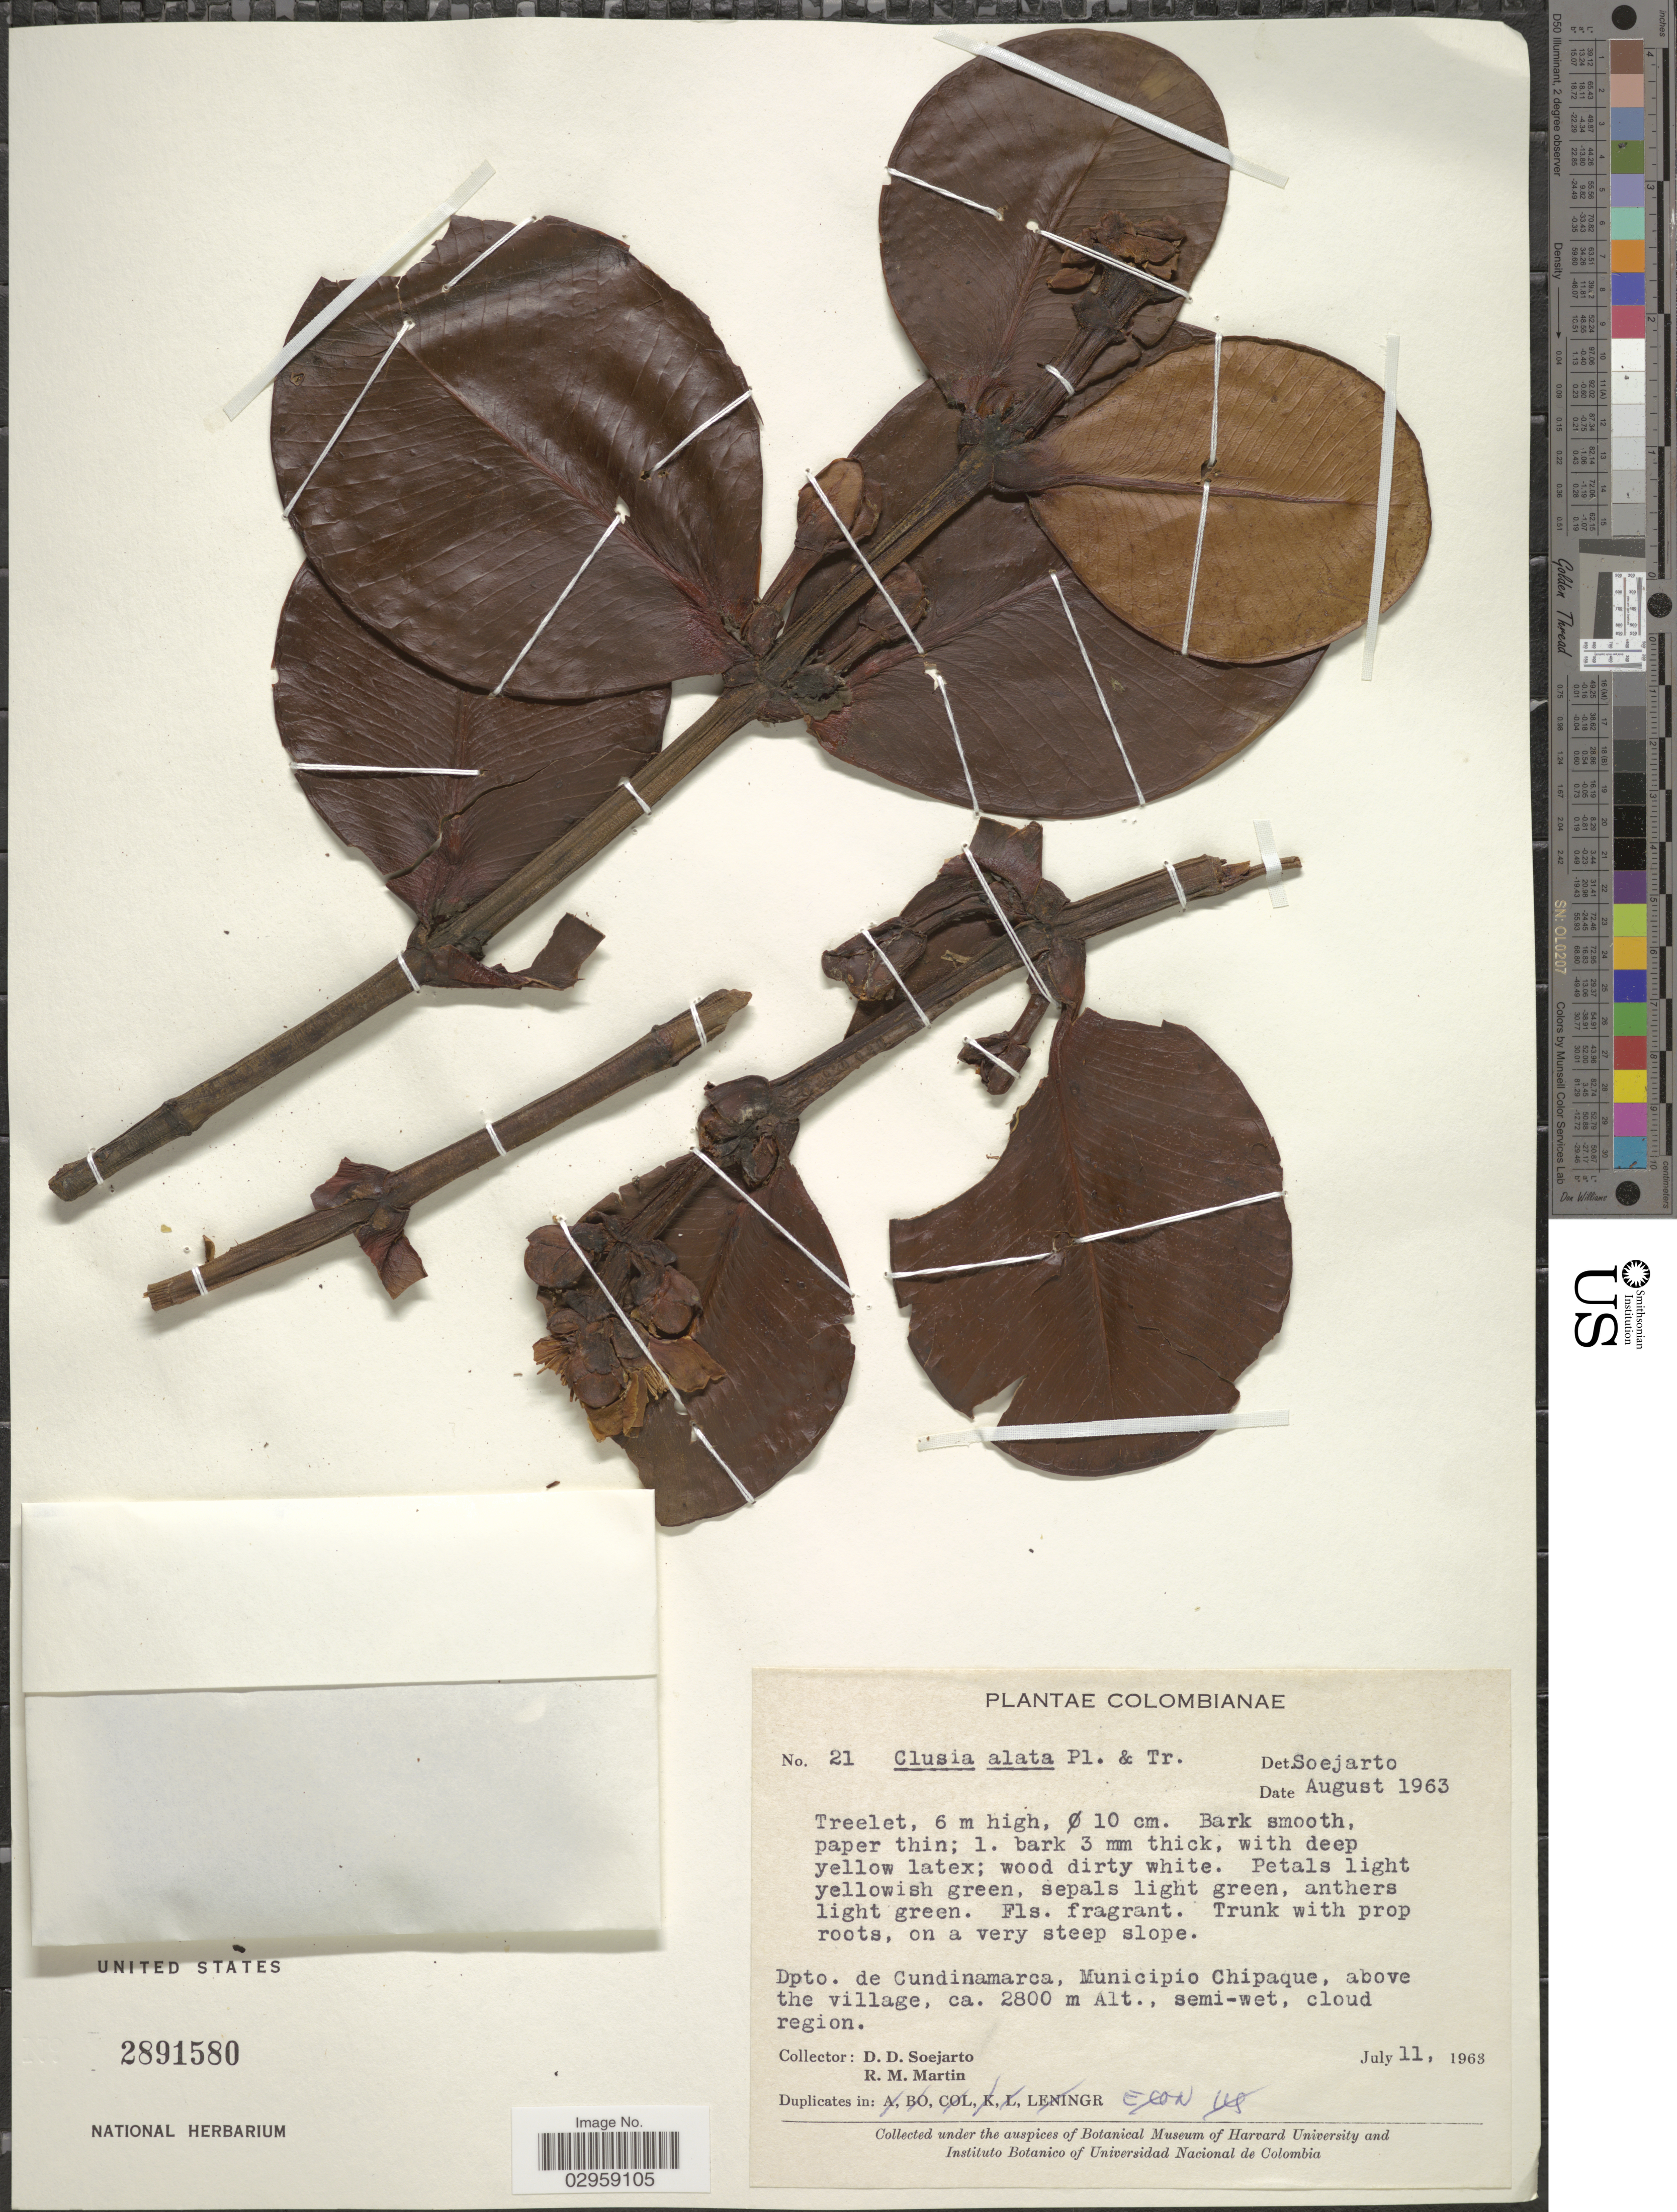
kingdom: Plantae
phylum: Tracheophyta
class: Magnoliopsida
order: Malpighiales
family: Clusiaceae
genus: Clusia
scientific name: Clusia alata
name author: Triana & Planch.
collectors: R. Martin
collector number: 21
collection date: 1963-07-11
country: Colombia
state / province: Cundinamarca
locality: Dpto. de Cundinamarca, Municipio Chipaque, above the village. Cloud region.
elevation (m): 2800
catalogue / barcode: US 2891580